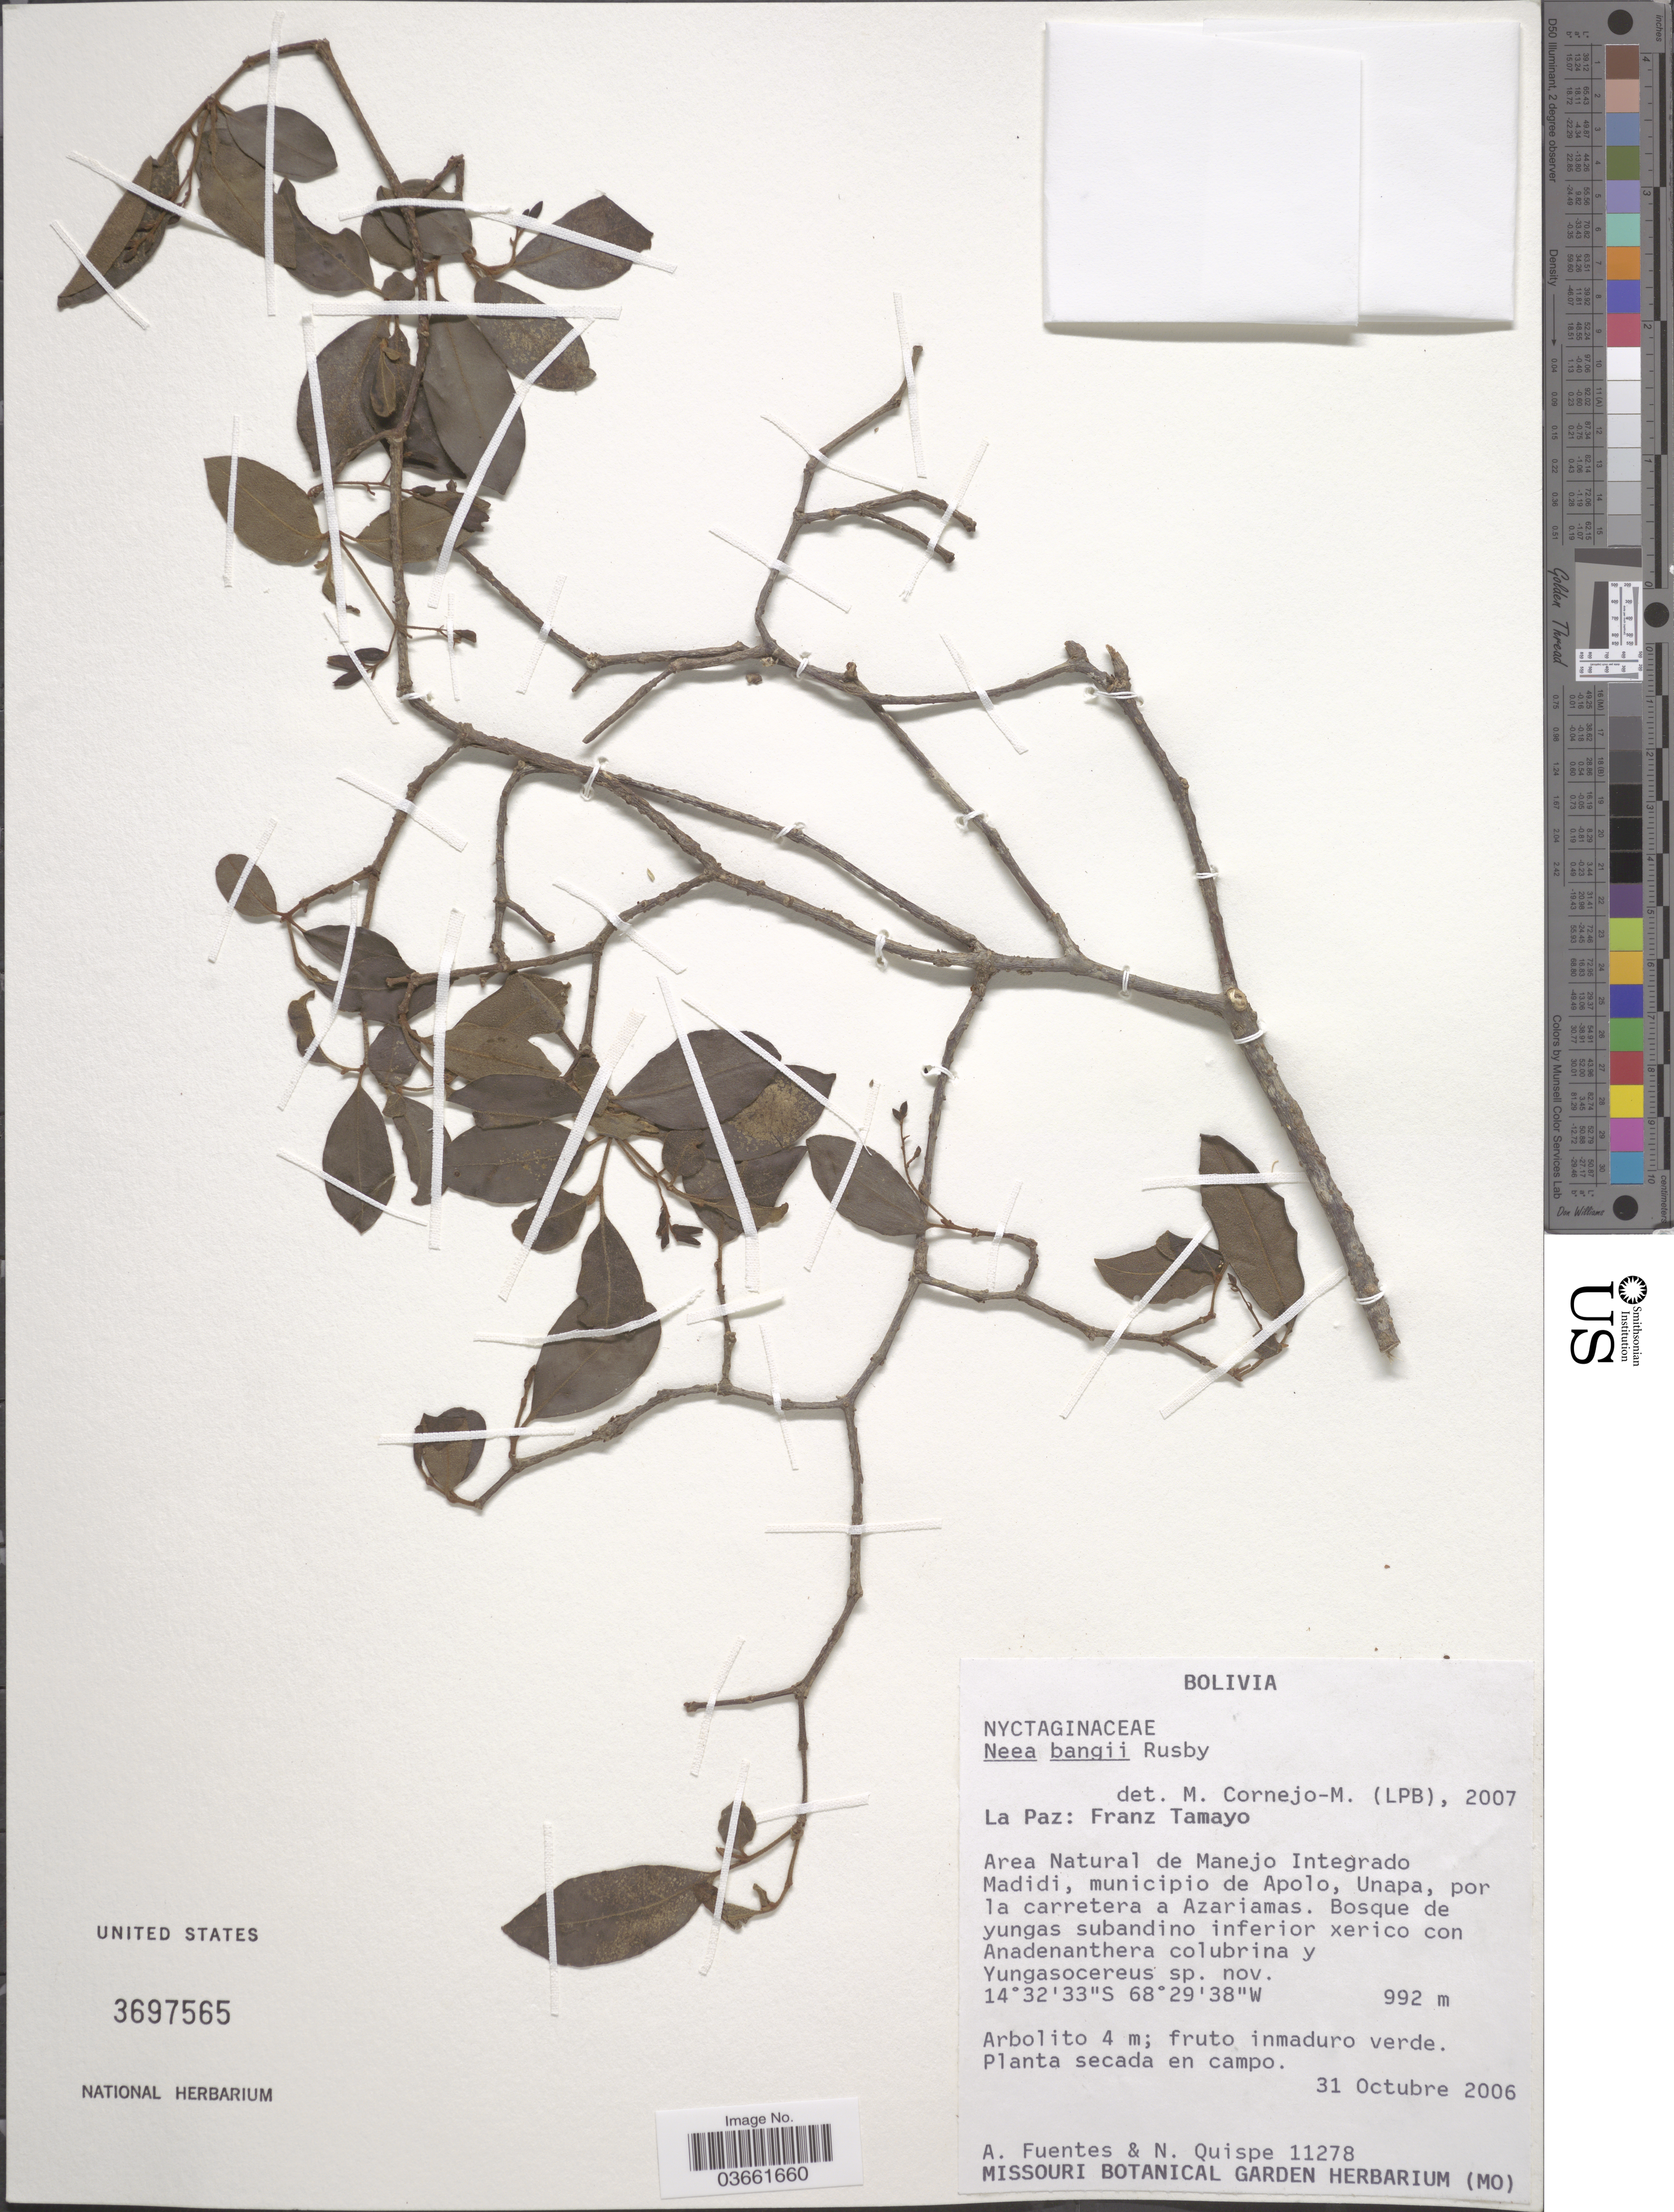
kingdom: Plantae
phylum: Tracheophyta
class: Magnoliopsida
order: Caryophyllales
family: Nyctaginaceae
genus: Neea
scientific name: Neea bangii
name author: Rusby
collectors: A. Fuentes & N. Quispe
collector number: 11278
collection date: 2006-10-31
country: Bolivia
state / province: La Paz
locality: Franz Tamayo. Area Natural de Manejo Integrado Madidi, municipio de Apolo, Unapa, por la carretera a Azariamas.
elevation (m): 992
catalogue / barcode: US 3697565